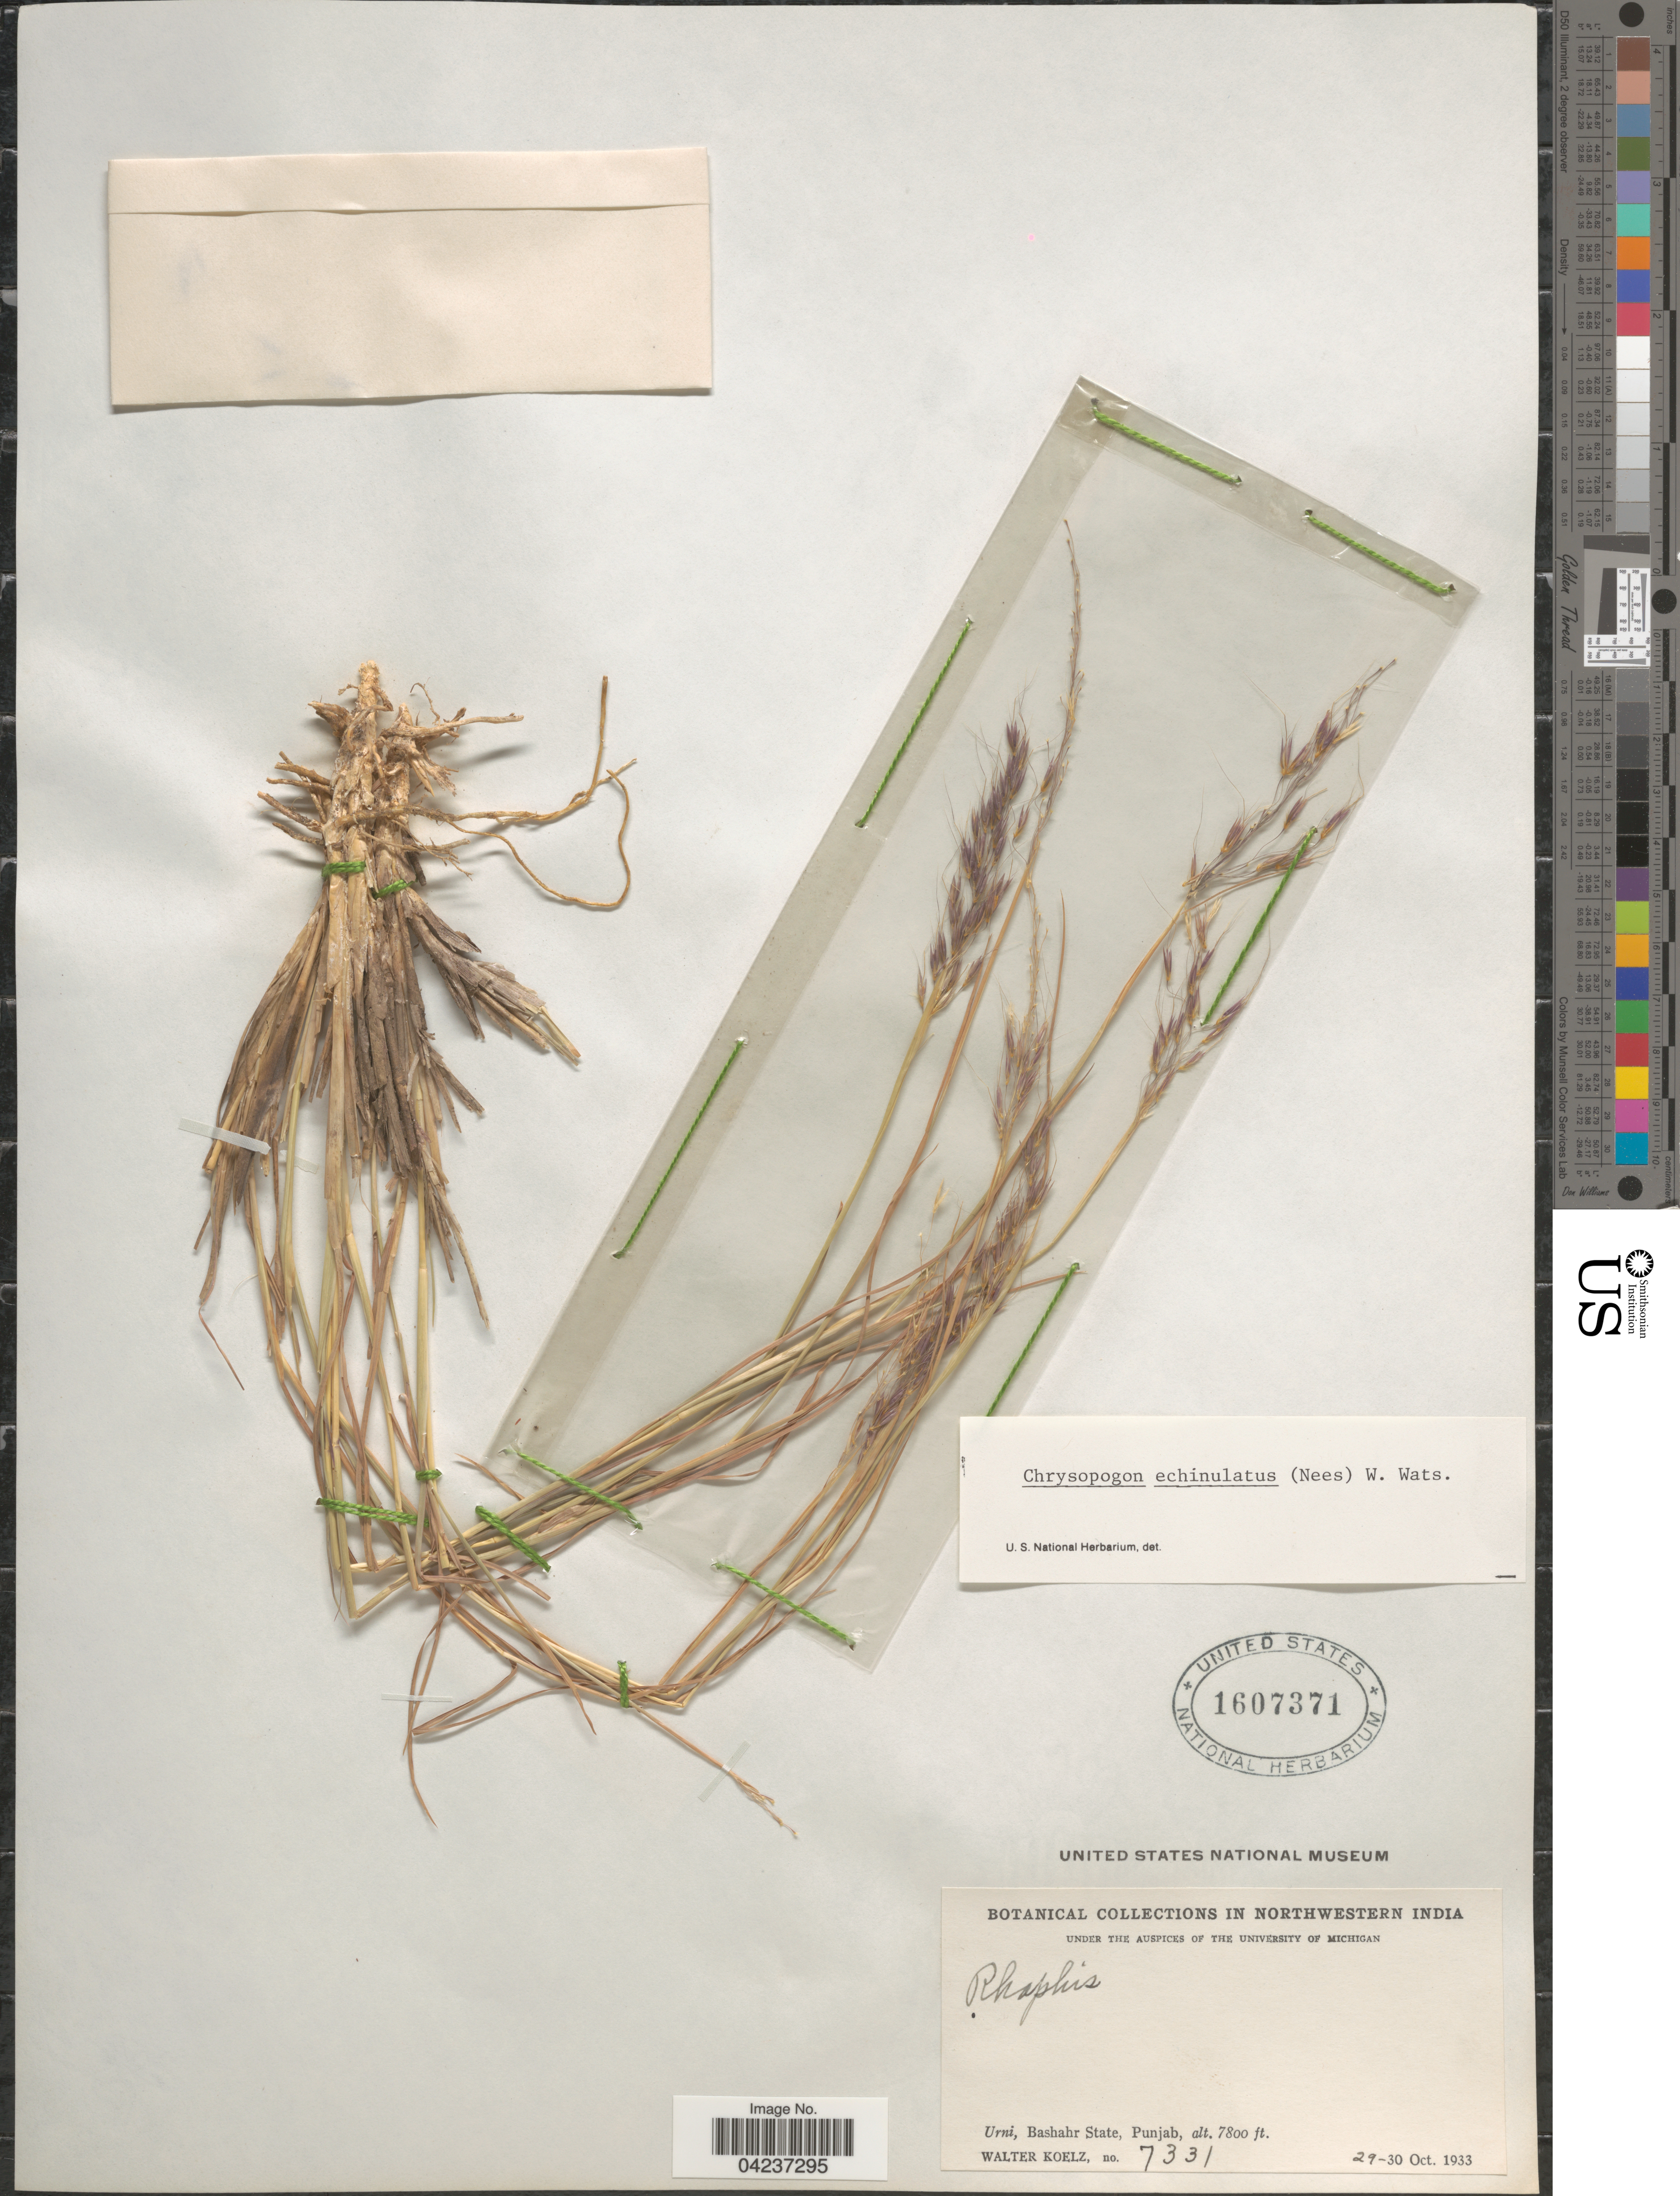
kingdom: Plantae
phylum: Tracheophyta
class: Liliopsida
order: Poales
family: Poaceae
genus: Chrysopogon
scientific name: Chrysopogon hackelii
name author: (Hook. f.) C.E.C. Fisch.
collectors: W. N. Koelz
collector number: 7331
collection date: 1933-10-29/1933-10-30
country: India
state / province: Punjab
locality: Northwestern India. Urni, Bashahr State.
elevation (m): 2377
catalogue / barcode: US 1607371